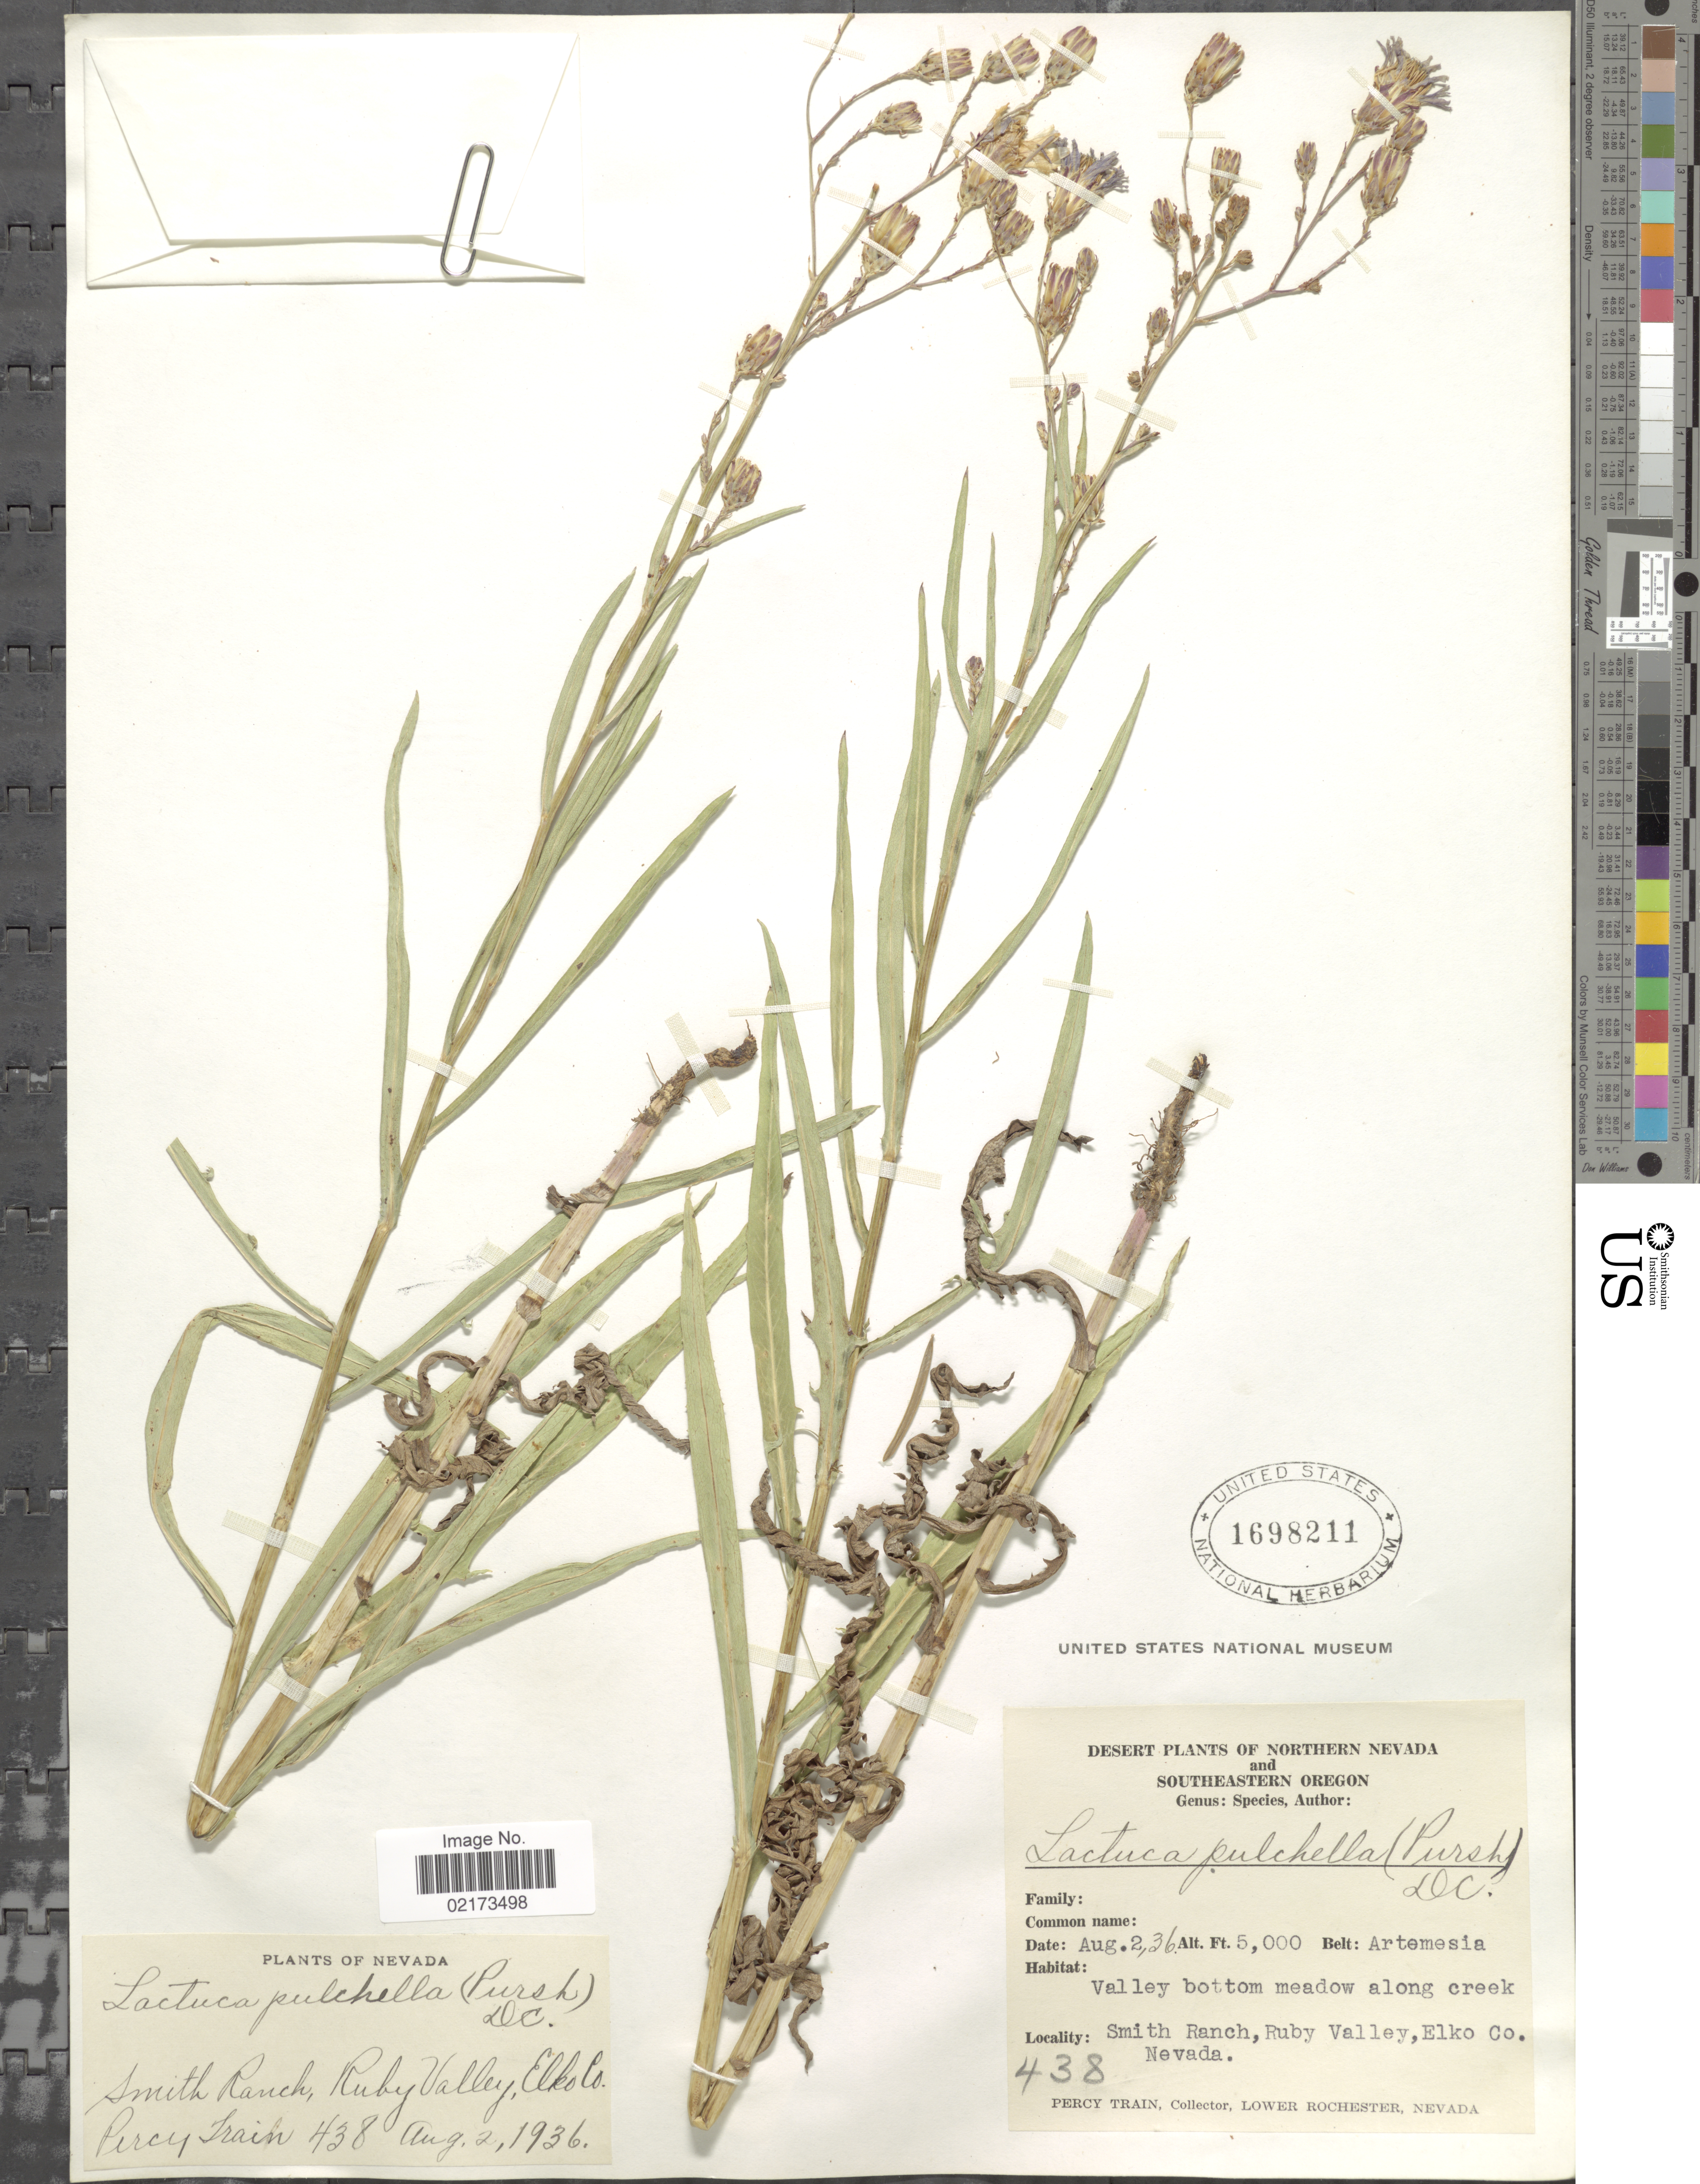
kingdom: Plantae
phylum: Tracheophyta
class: Magnoliopsida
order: Asterales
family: Asteraceae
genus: Lactuca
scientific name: Lactuca tatarica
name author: (L.) C.A. Mey.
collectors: P. Train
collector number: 438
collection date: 1936-08-02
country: United States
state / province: Nevada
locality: Smith Ranch, Ruby Valley, Elko Co., Northern Nevada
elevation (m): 1524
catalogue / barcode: US 1698211